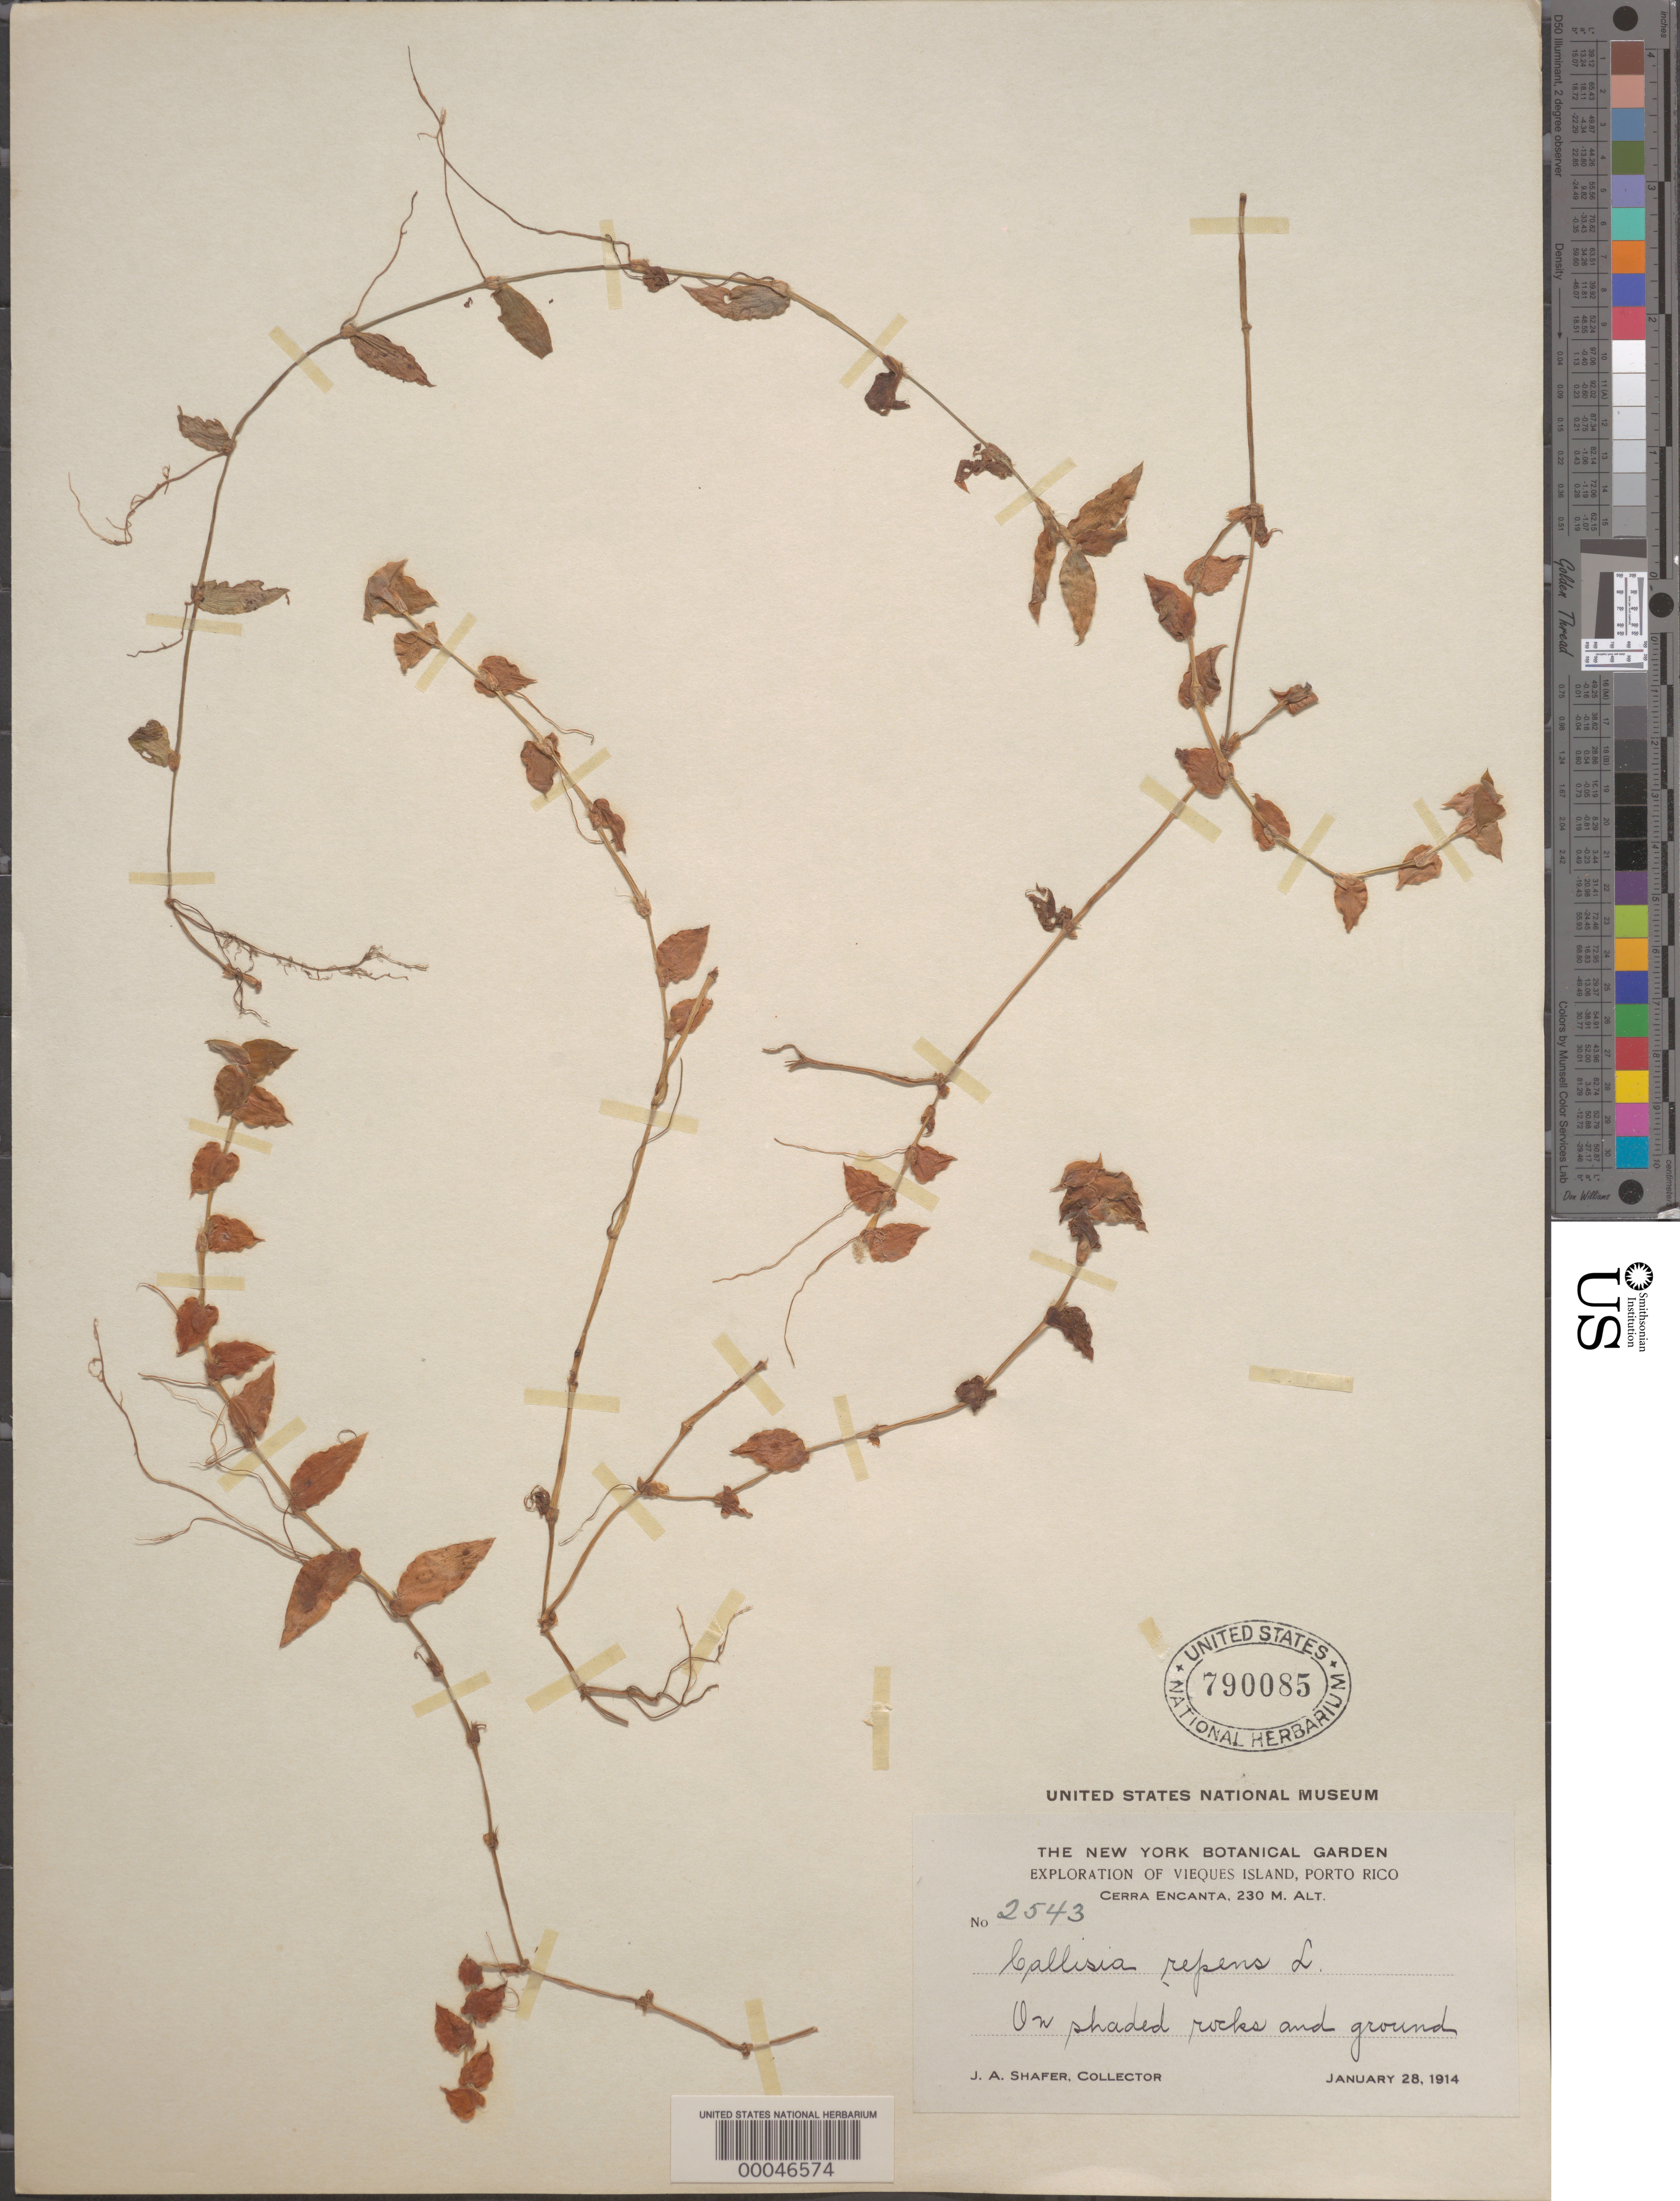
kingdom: Plantae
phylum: Tracheophyta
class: Liliopsida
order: Commelinales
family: Commelinaceae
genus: Callisia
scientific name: Callisia repens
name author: (Jacq.) L.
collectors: J. A. Shafer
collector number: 2543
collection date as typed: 28 Jan 1914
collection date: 1914-01-28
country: Puerto Rico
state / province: Vieques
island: Vieques Island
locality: Sierra encantada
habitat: Shaded rocks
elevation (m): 230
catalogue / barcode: US 790085